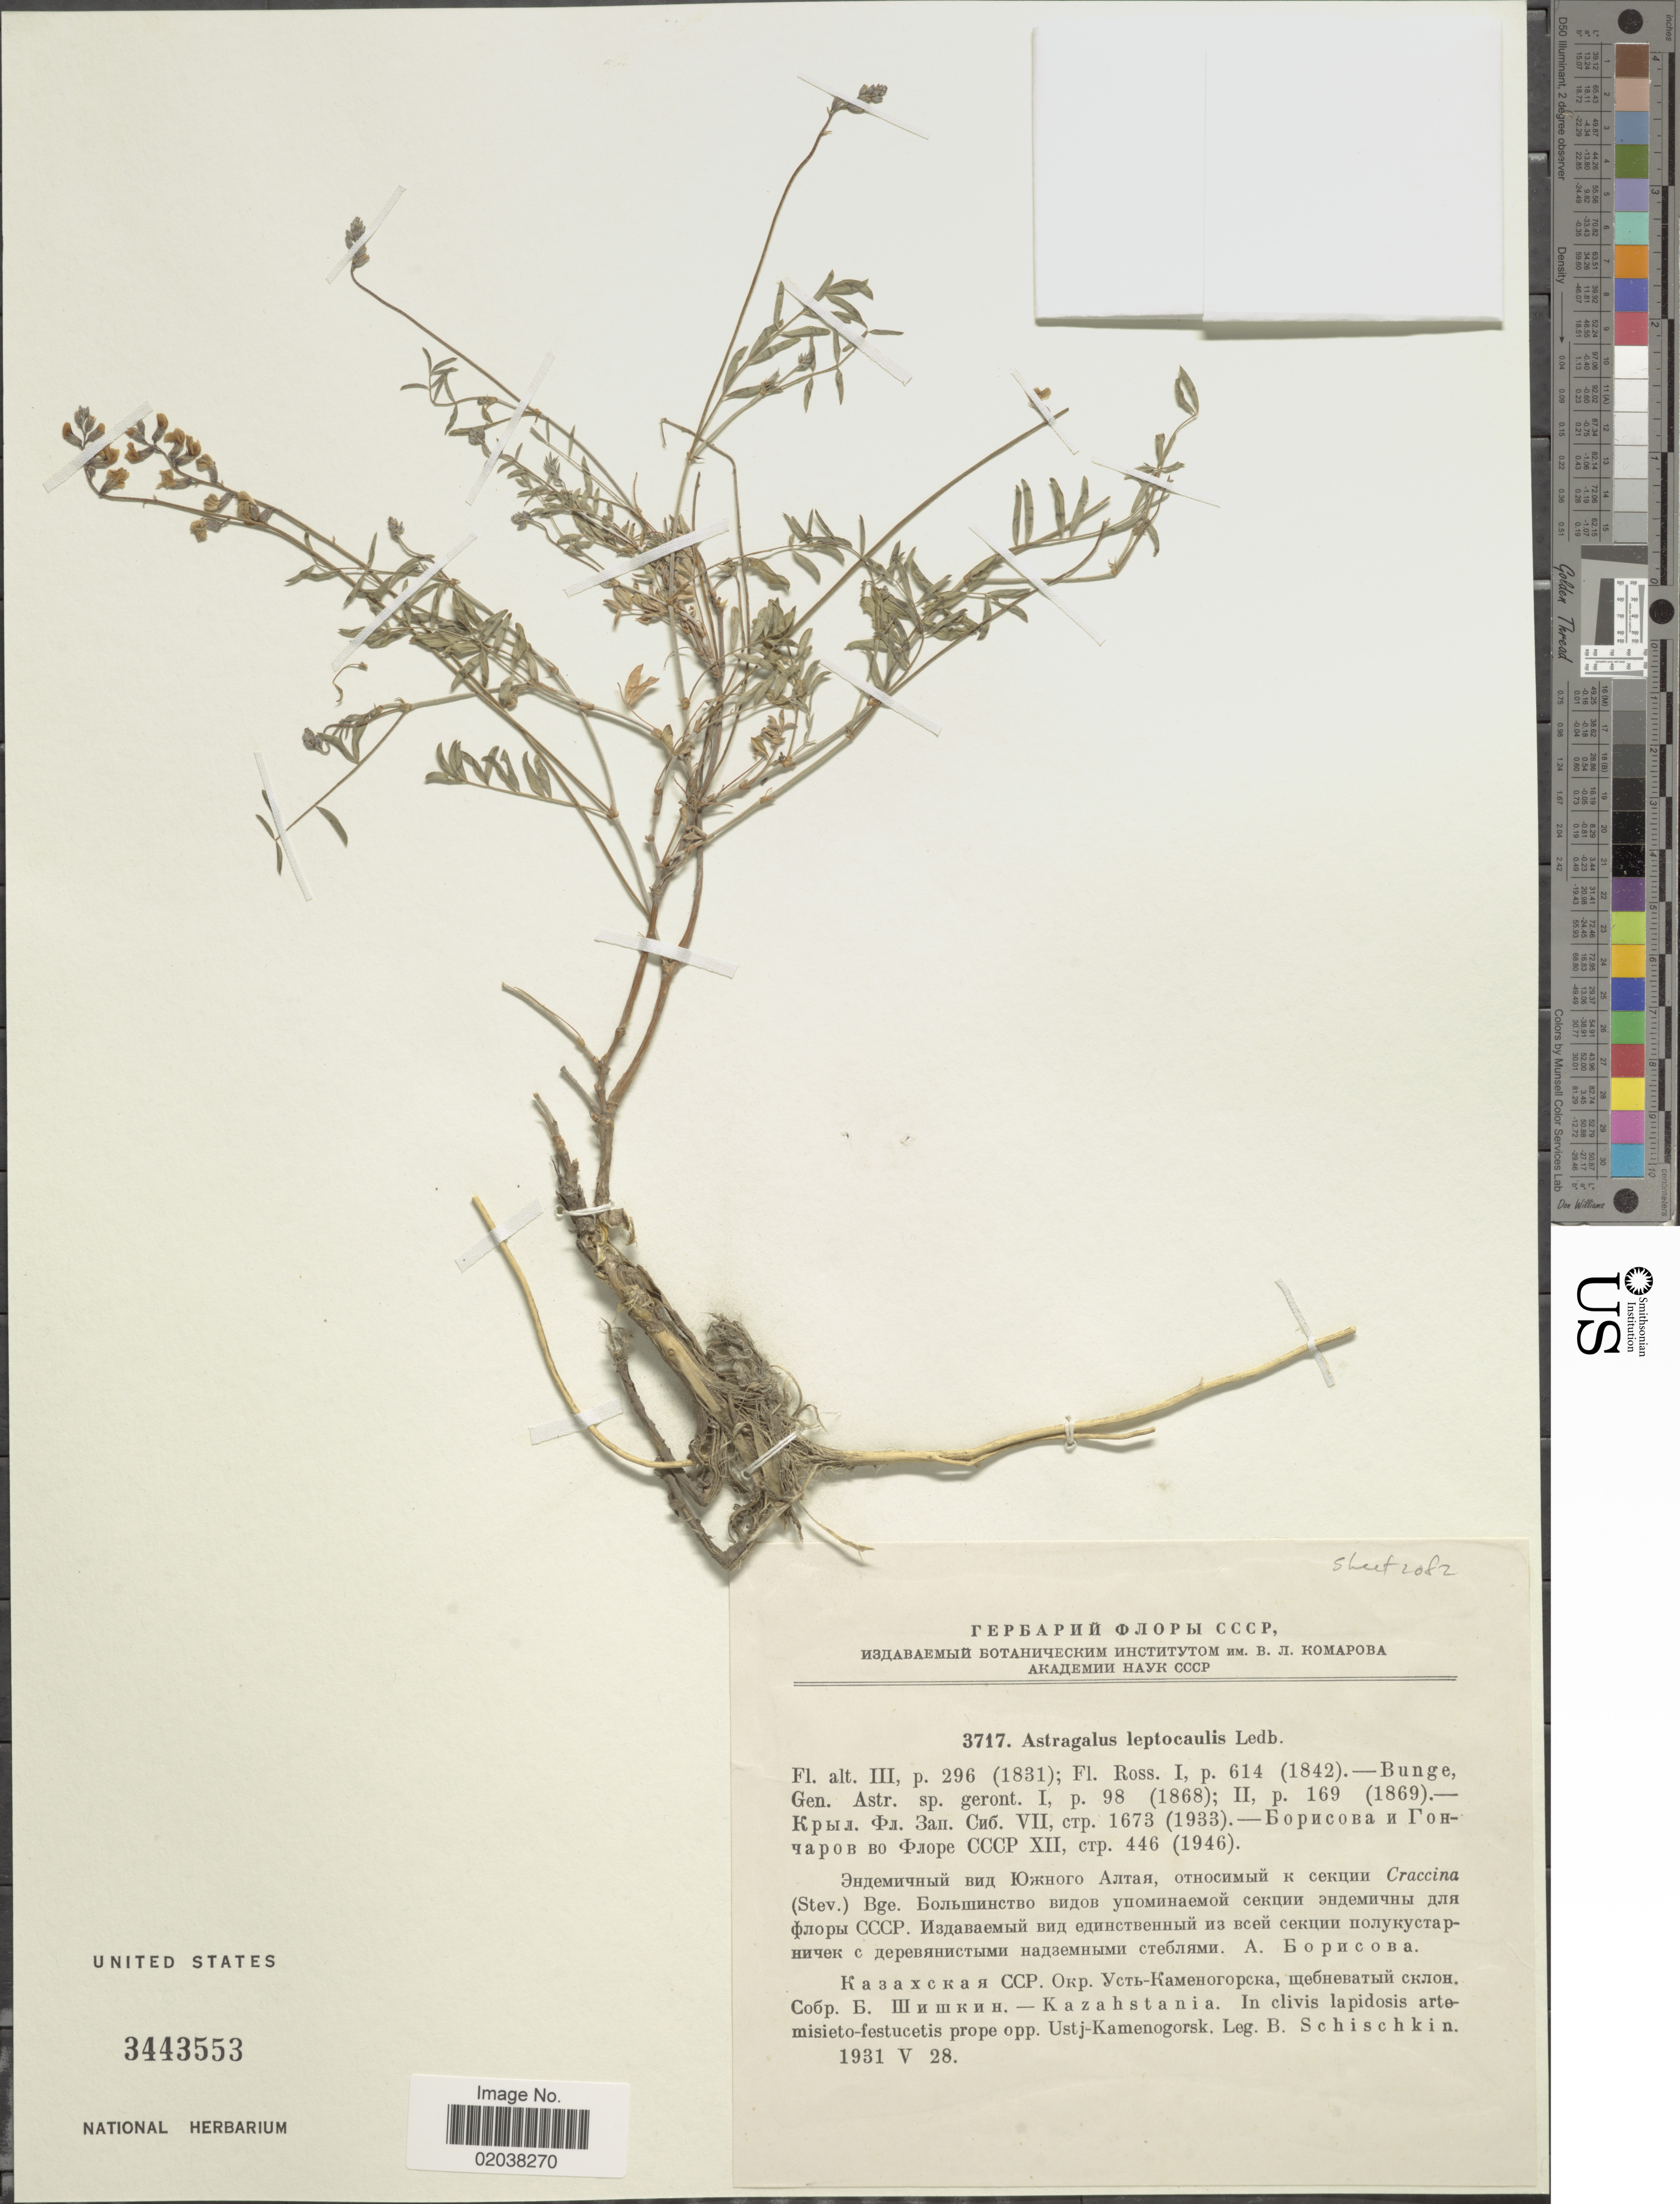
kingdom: Plantae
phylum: Tracheophyta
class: Magnoliopsida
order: Fabales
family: Fabaceae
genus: Astragalus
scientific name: Astragalus leptocaulis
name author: Ledeb.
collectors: B. Schischkin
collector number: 3717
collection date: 1931-05-28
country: Kazakhstan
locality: In clivis lapidosis arte-misieto-festucetis prope opp. Utsj-Kamenogorsk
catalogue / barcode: US 3443553